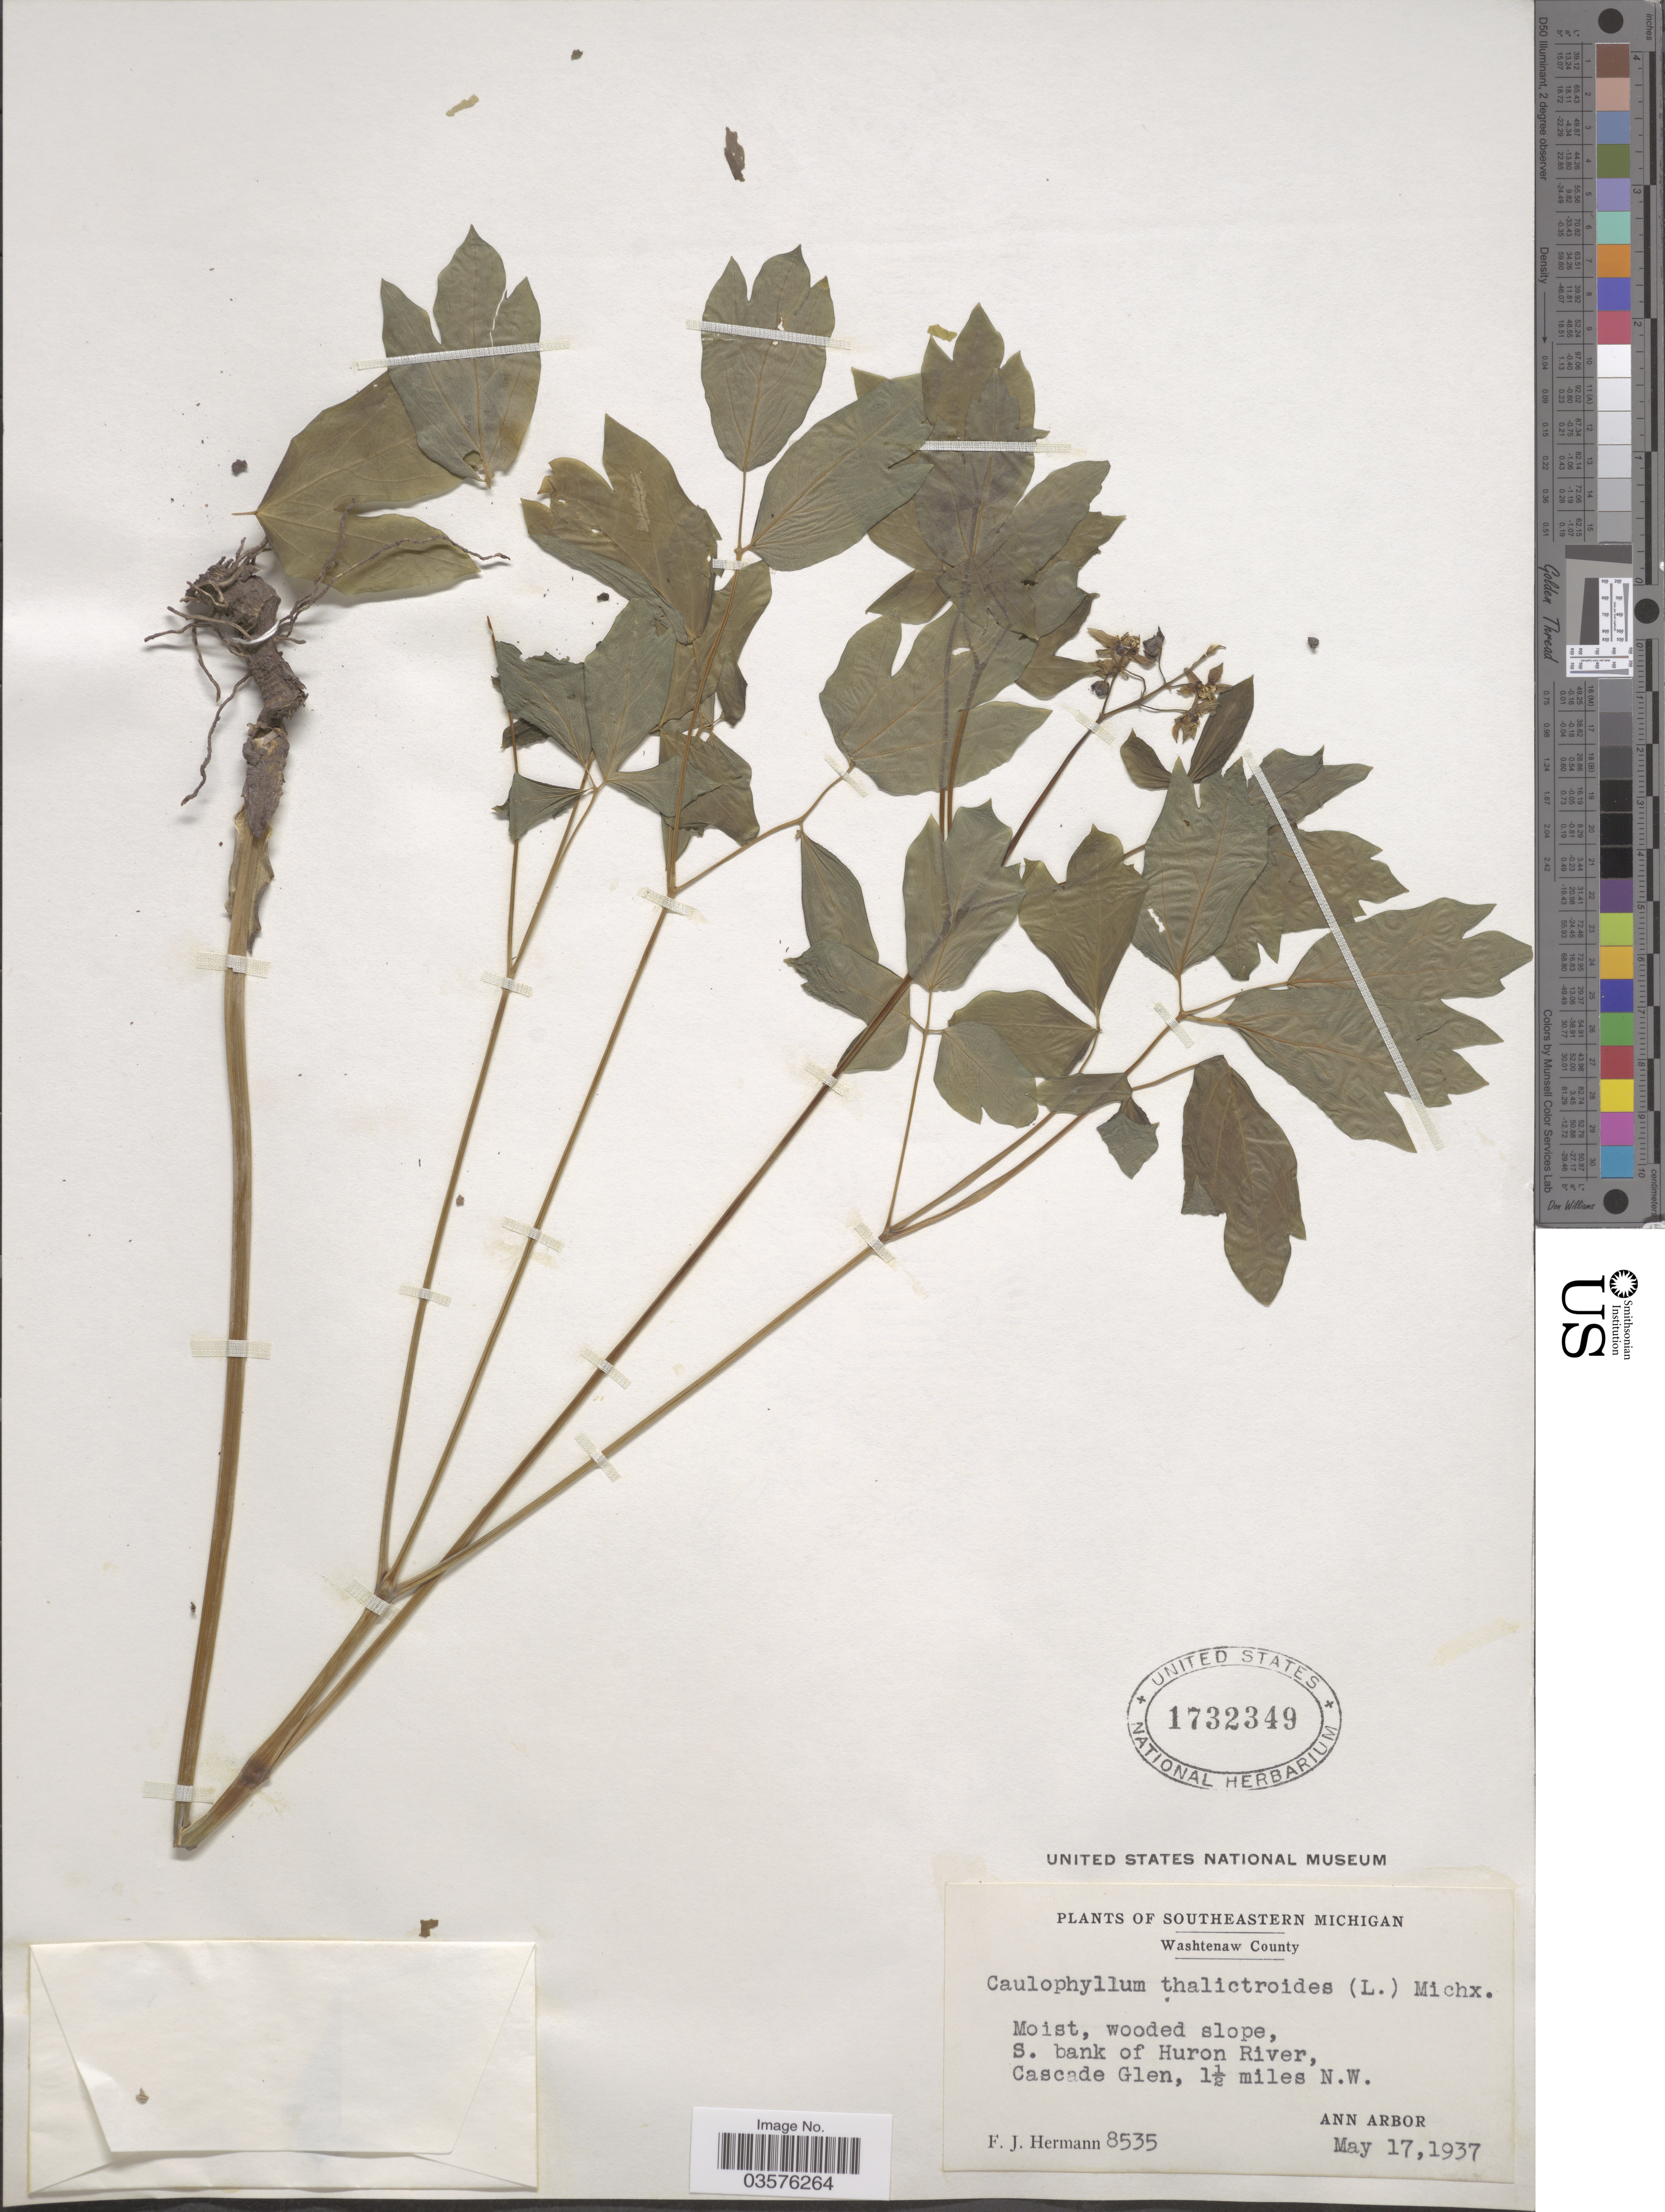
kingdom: Plantae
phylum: Tracheophyta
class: Magnoliopsida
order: Ranunculales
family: Berberidaceae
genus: Caulophyllum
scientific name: Caulophyllum thalictroides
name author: (L.) Michx.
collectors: F. J. Hermann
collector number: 8535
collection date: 1937-05-17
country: United States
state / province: Michigan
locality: Southeastern Michigan. Washtenaw County. S. bank of Huron River, Cascade Glen, 1½ miles N.W. Ann Arbor.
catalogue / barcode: US 1732349